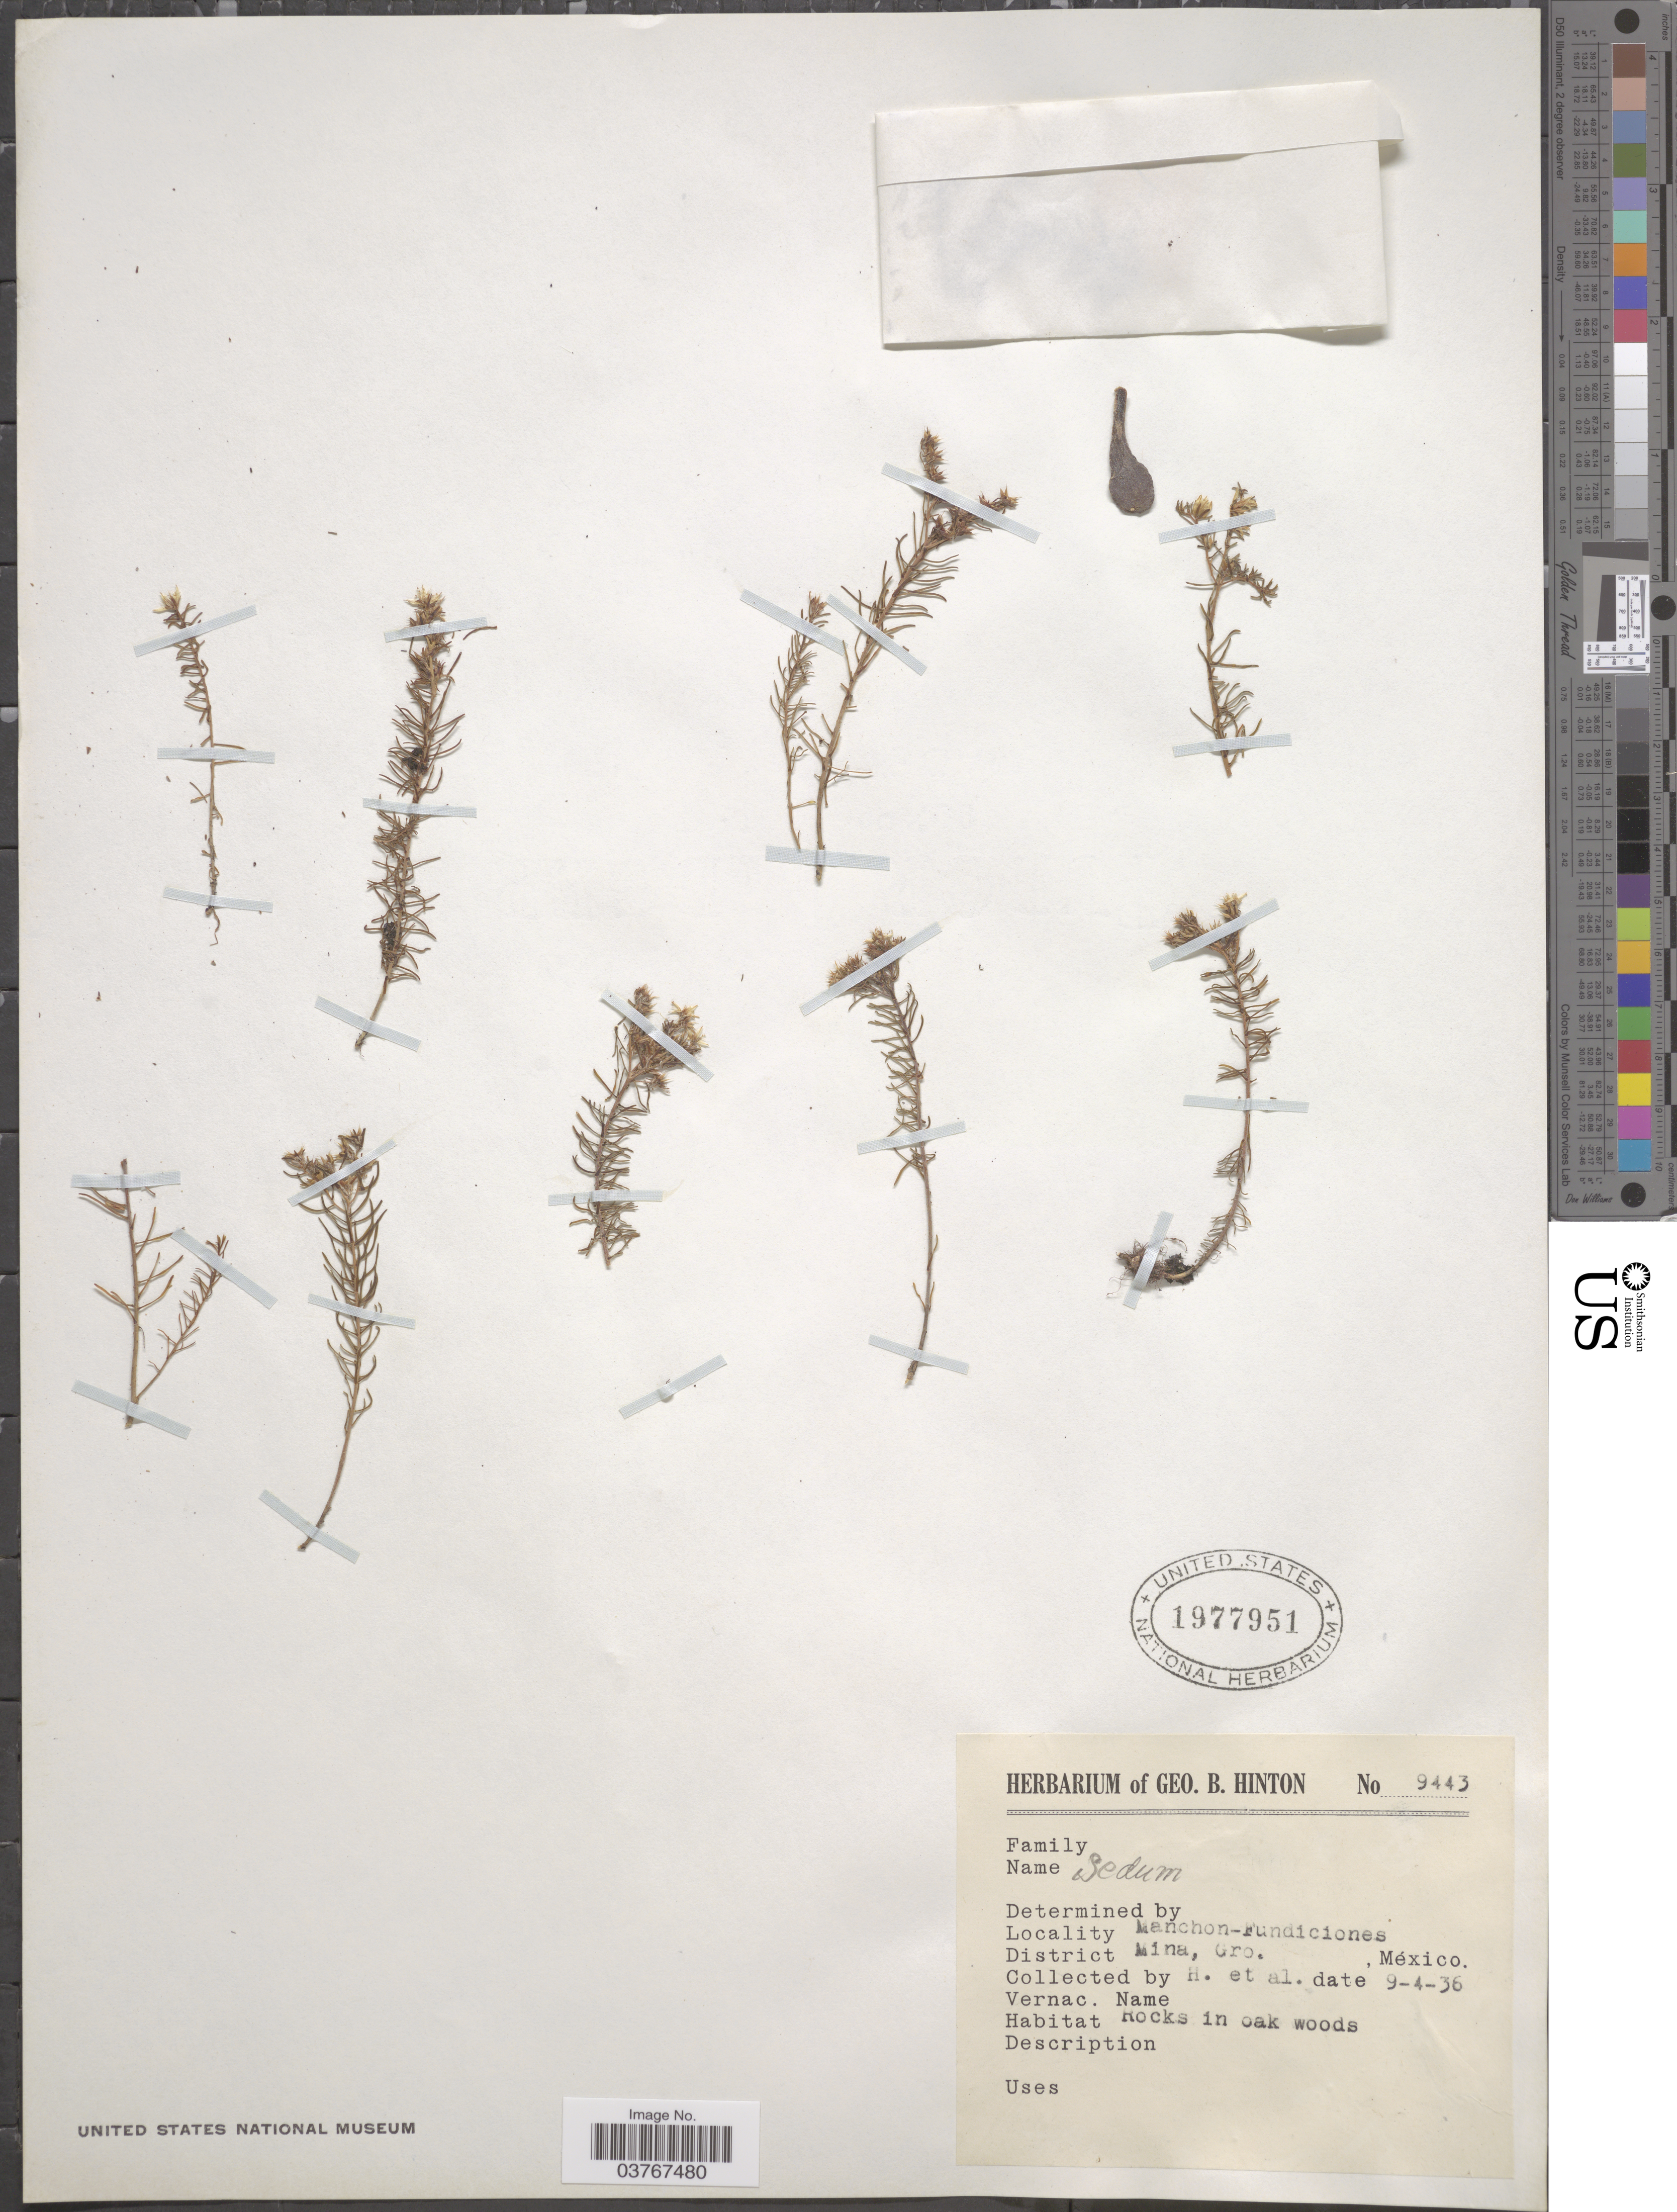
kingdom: Plantae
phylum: Tracheophyta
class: Magnoliopsida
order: Saxifragales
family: Crassulaceae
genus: Sedum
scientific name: Sedum sp.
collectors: G. B. Hinton & et al.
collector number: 9443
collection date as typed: Transcribed d/m/y: 9/4/36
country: Mexico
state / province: Guerrero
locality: Manchon-Fundiciones. District Mina.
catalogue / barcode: US 1977951